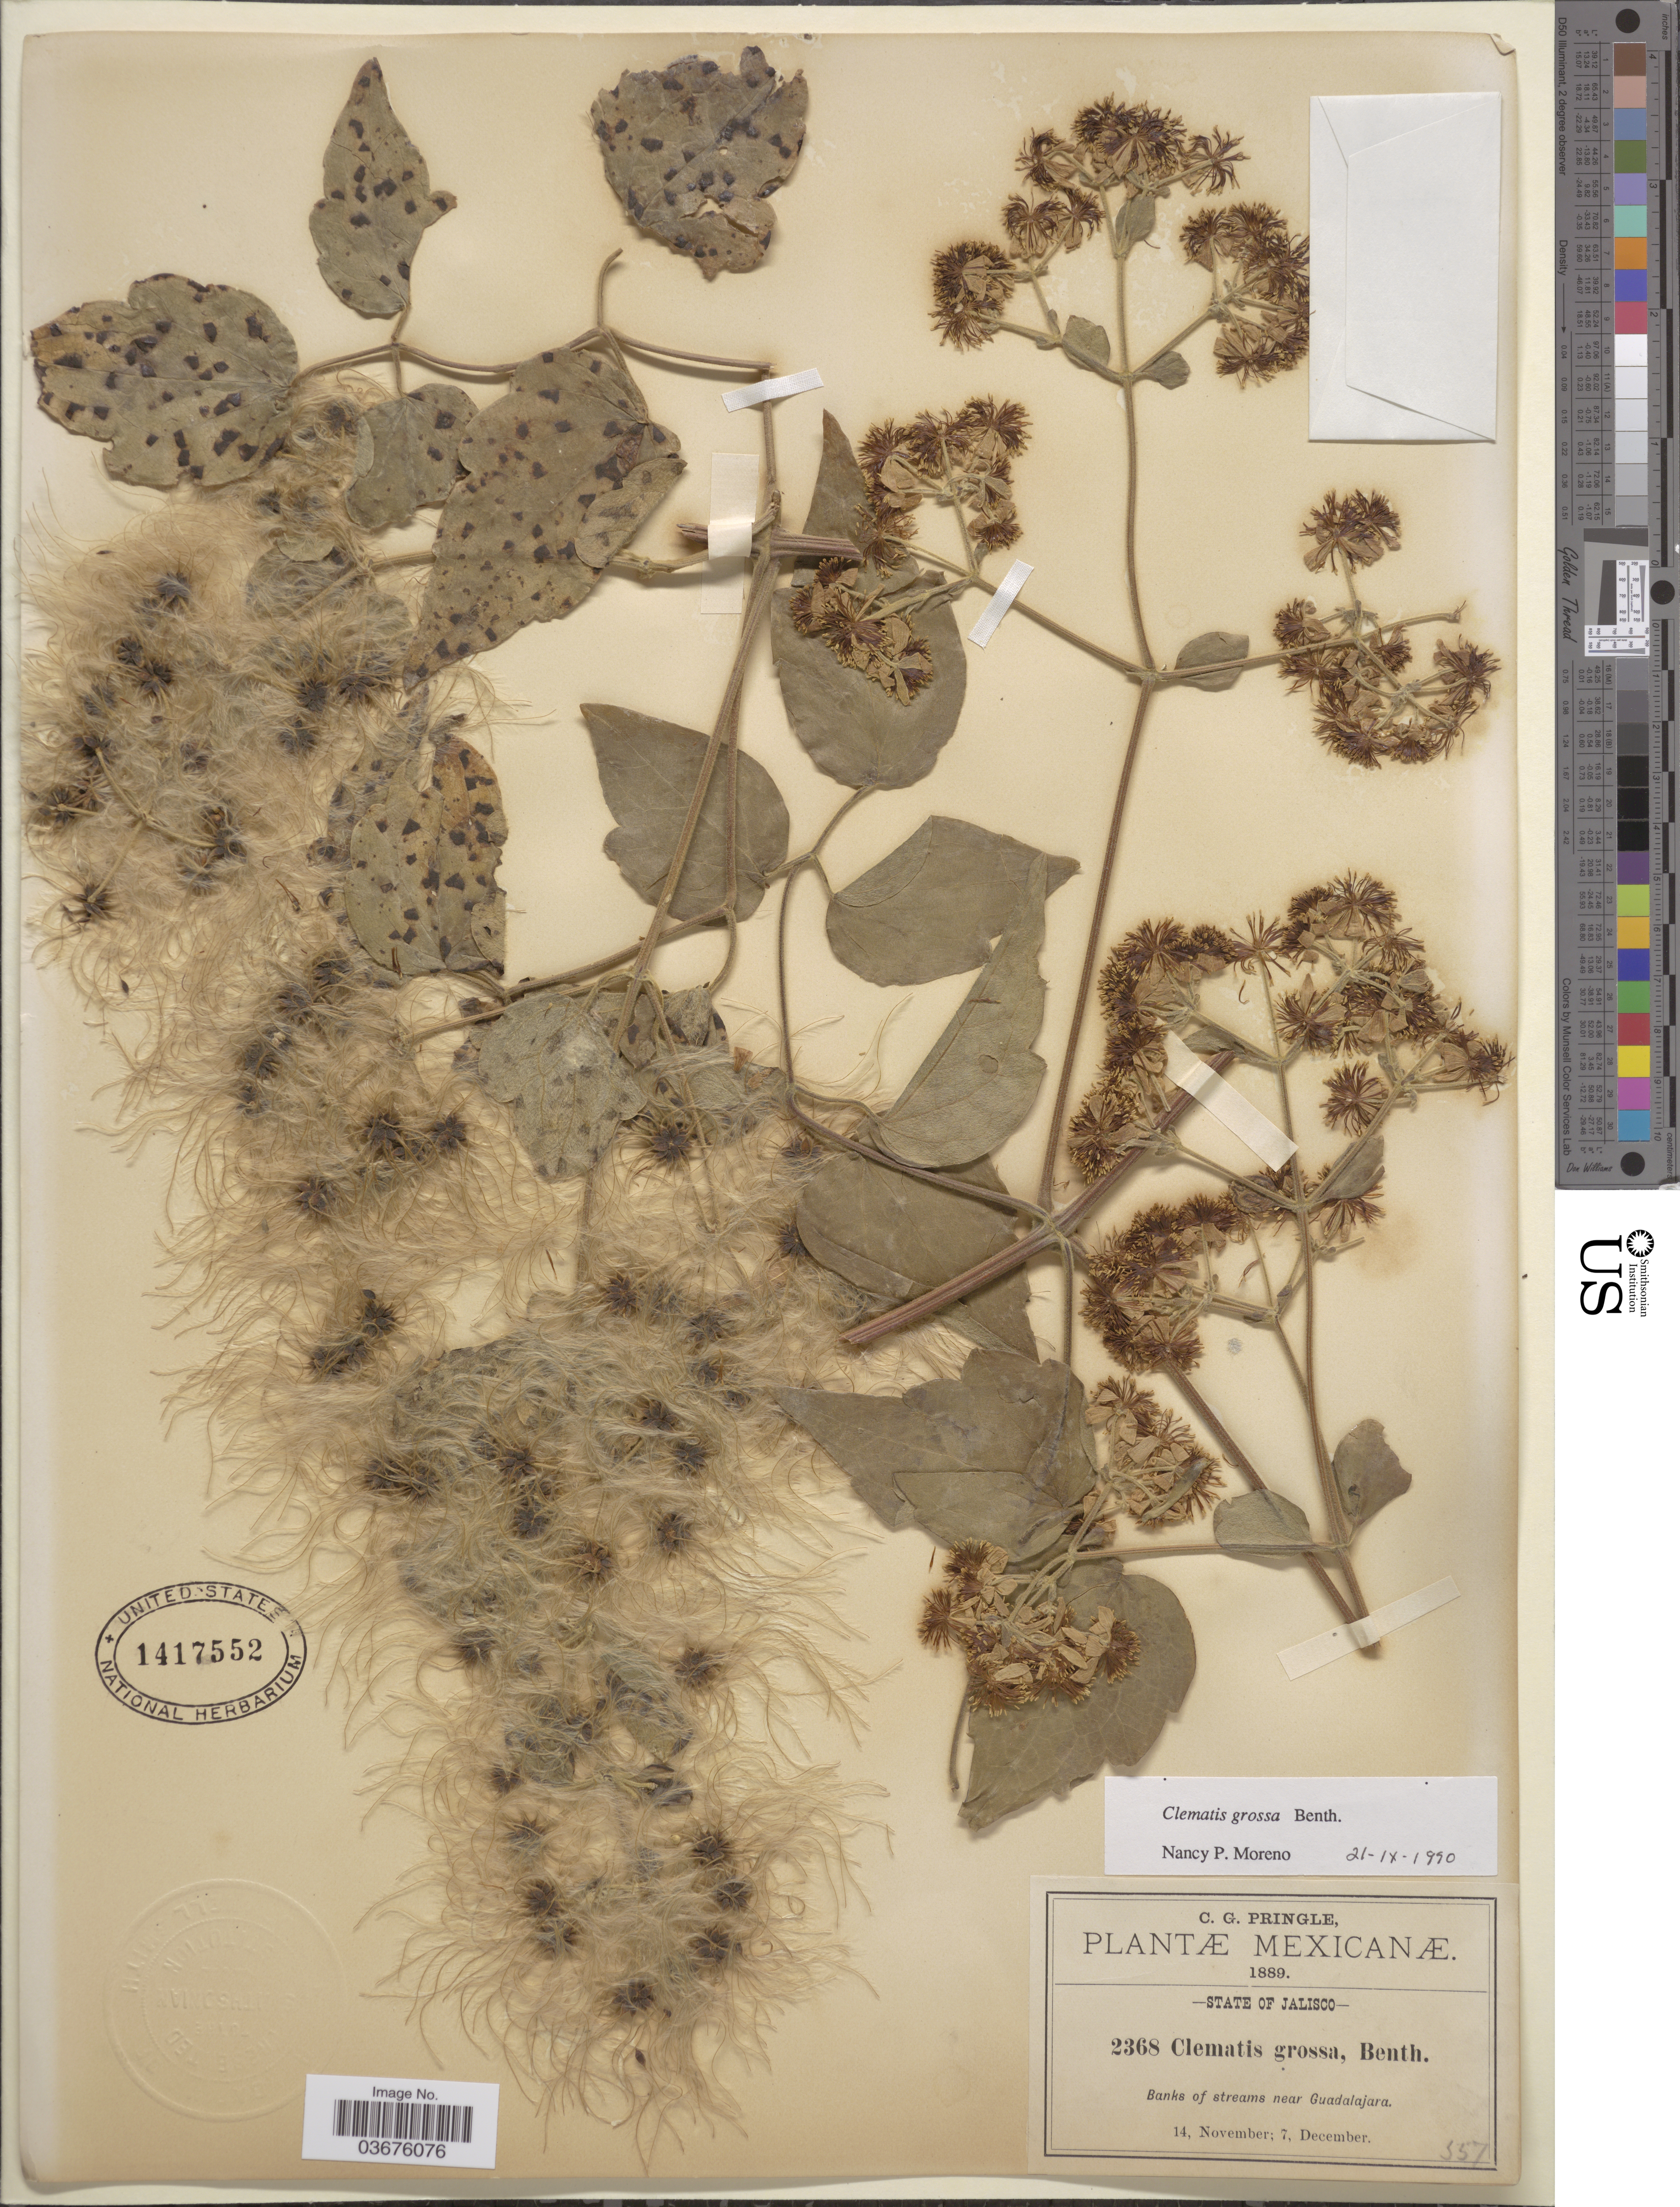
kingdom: Plantae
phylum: Tracheophyta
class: Magnoliopsida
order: Ranunculales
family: Ranunculaceae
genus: Clematis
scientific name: Clematis grossa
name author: Benth.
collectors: C. G. Pringle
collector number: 2368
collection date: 1889-11-14/1889-12-07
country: Mexico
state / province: Jalisco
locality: Banks of streams near Guadalajara.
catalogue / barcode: US 1417552